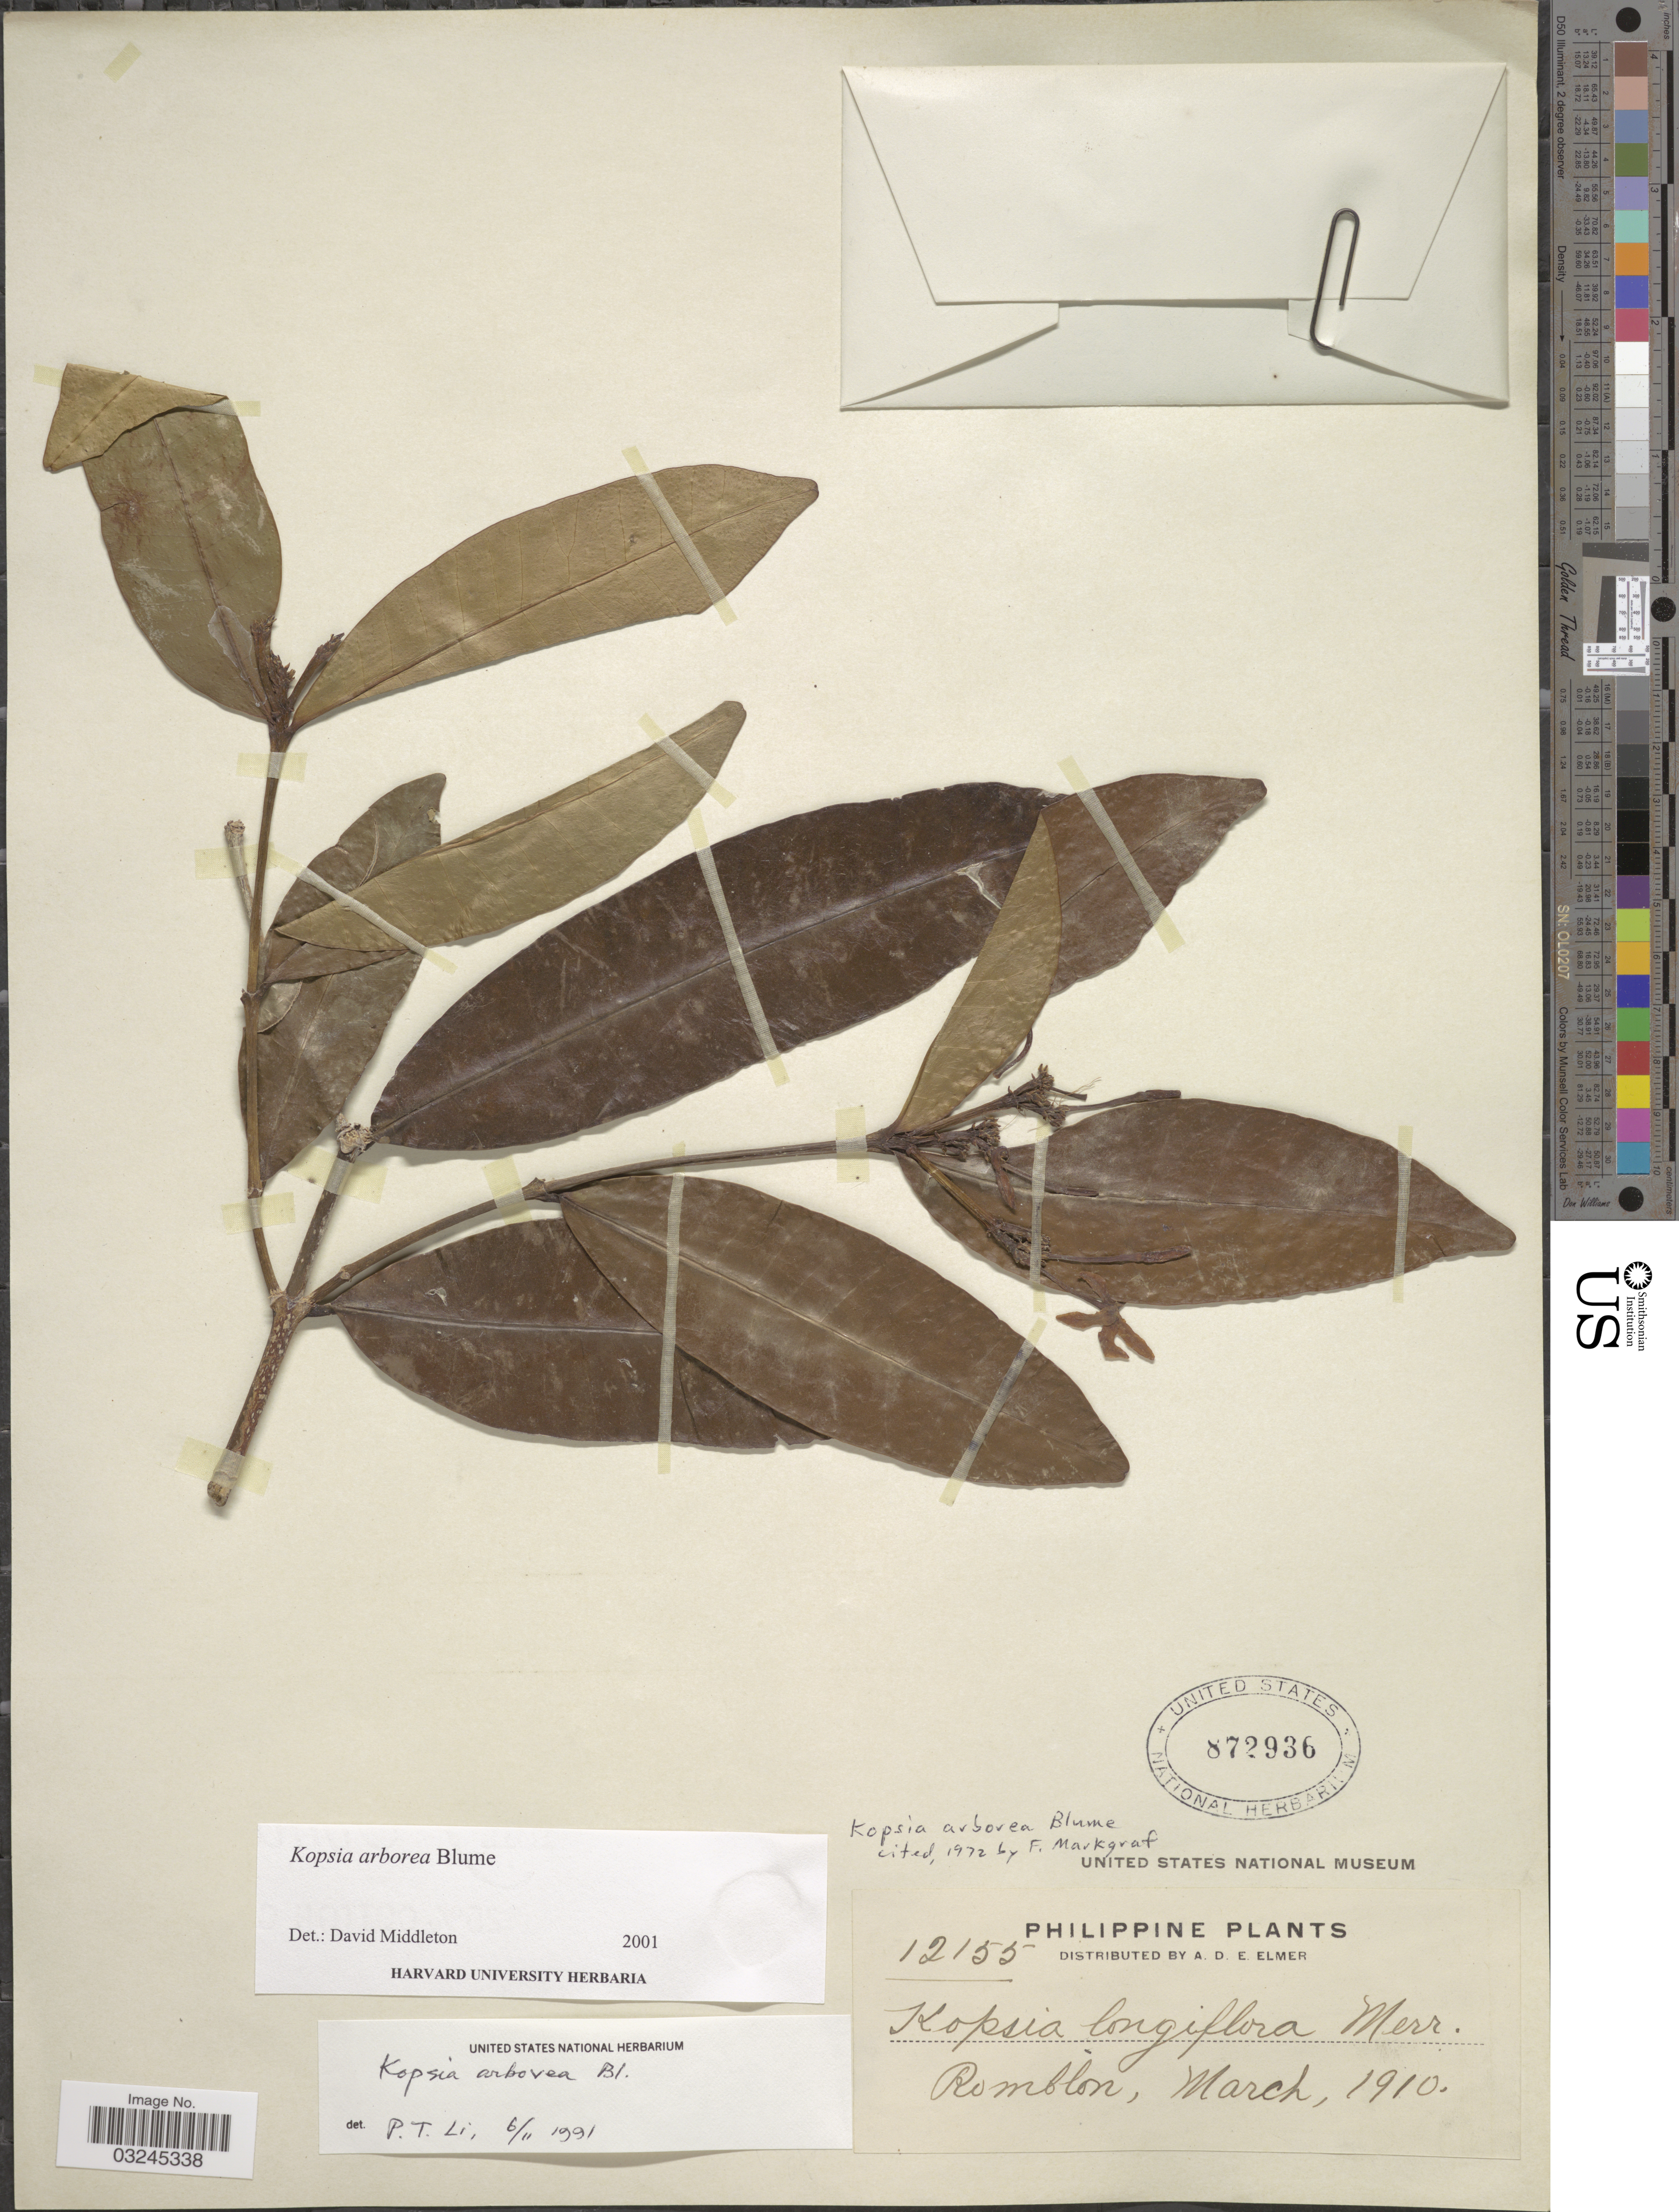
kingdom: Plantae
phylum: Tracheophyta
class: Magnoliopsida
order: Gentianales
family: Apocynaceae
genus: Kopsia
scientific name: Kopsia arborea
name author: Blume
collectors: A. D. E. Elmer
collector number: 12155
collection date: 1910-03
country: Philippines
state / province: Mimaropa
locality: Romblon.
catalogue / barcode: US 872936